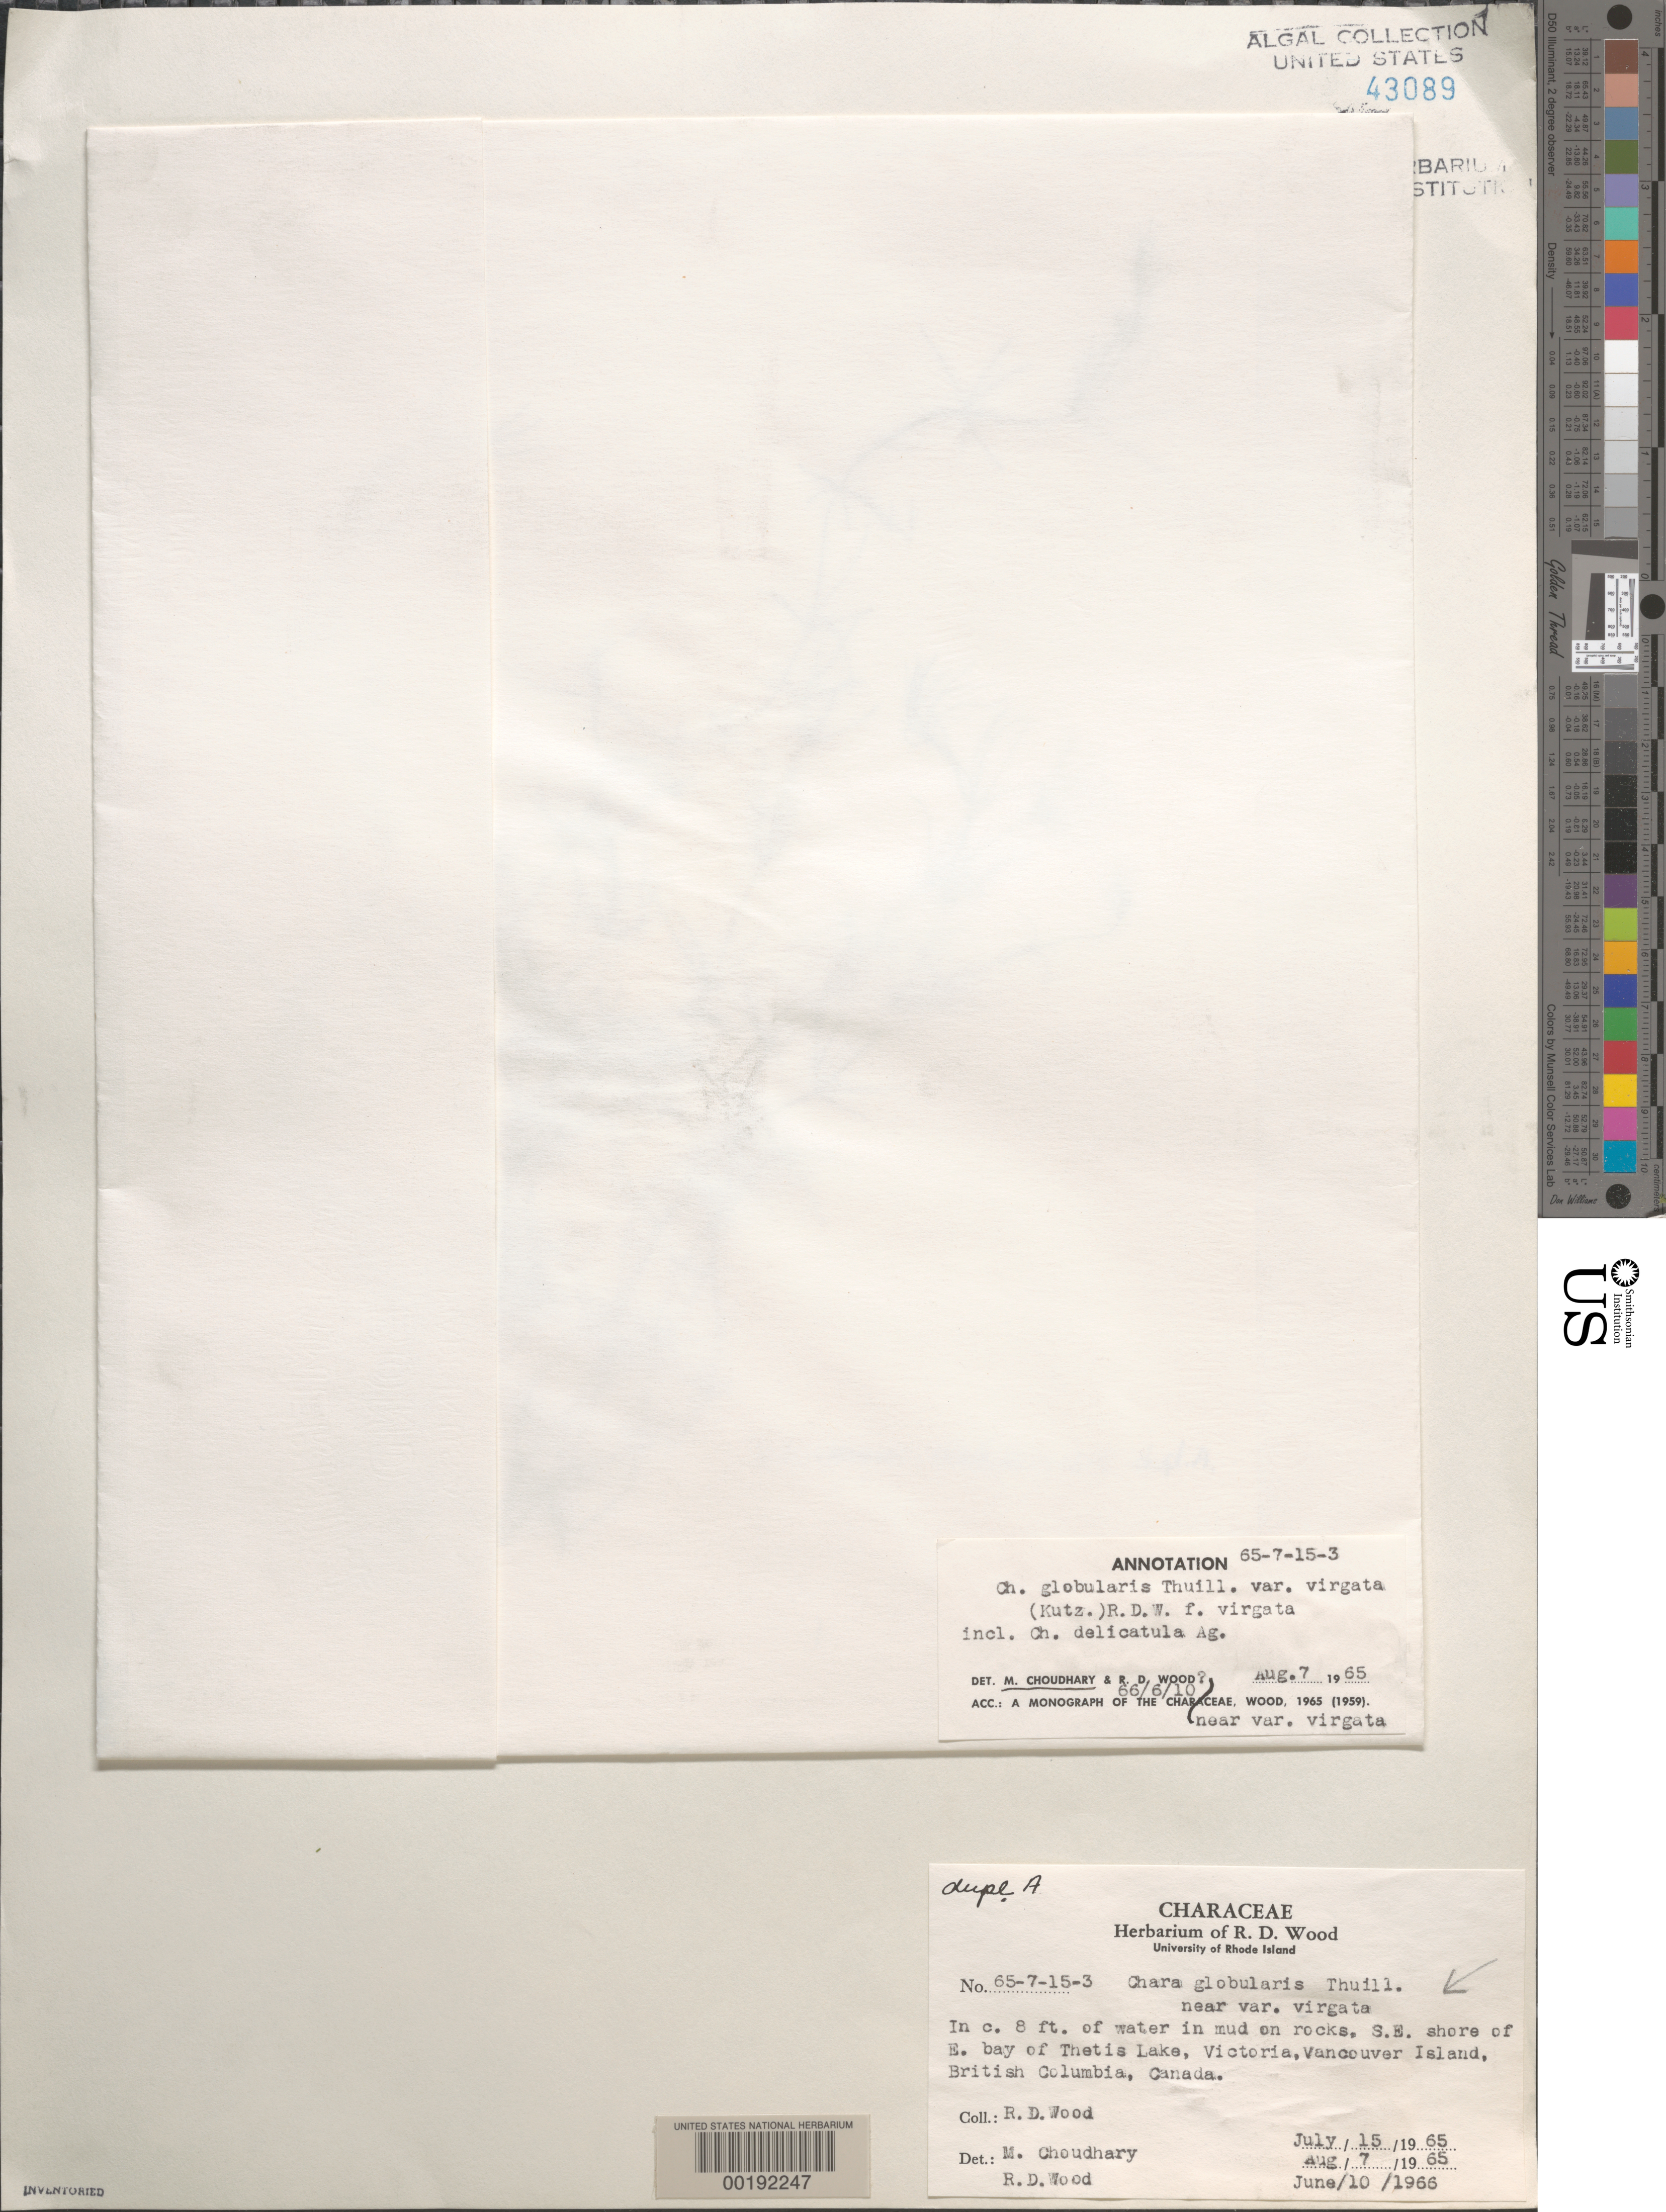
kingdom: Plantae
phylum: Charophyta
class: Charophyceae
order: Charales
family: Characeae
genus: Chara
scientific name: Chara globularis var. virgata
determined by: Wood, R. D.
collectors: R. Wood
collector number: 65-7-15-3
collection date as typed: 15 Jul 1965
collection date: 1965-07-15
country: Canada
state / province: British Columbia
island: Vancouver Island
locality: Victoria, East Bay of Thetis Lake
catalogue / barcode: US 43089